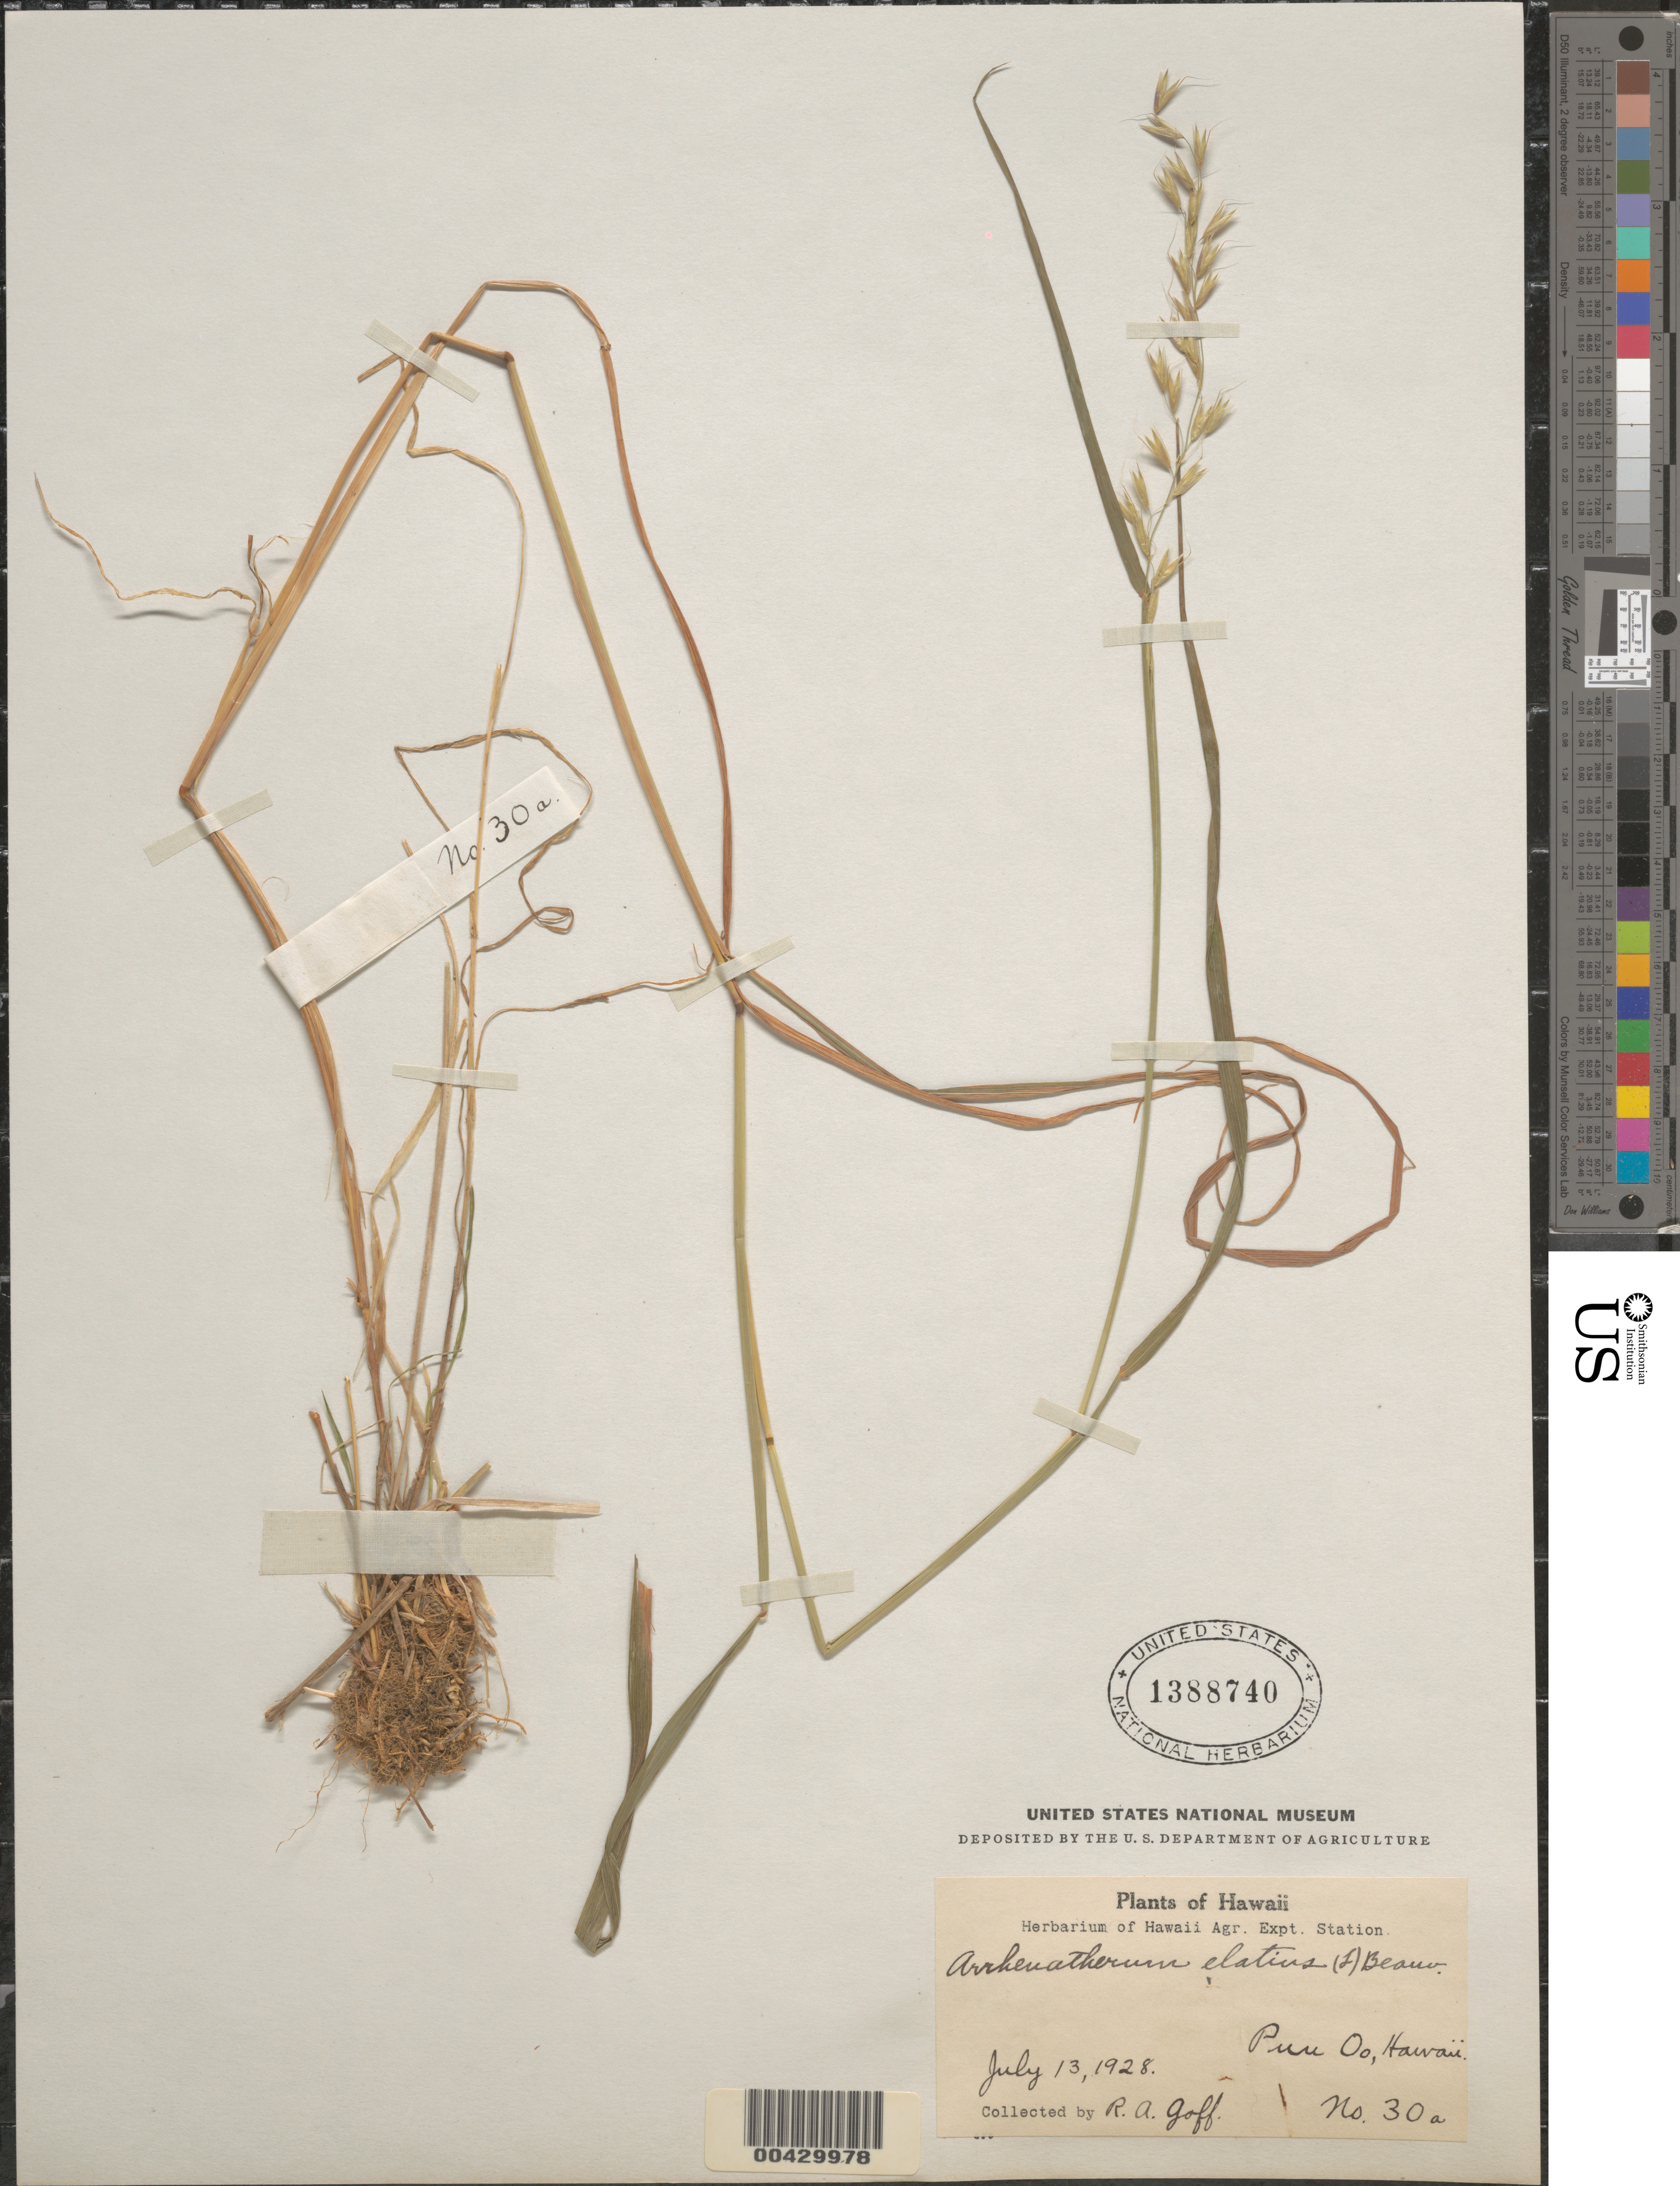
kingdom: Plantae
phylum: Tracheophyta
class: Liliopsida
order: Poales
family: Poaceae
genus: Arrhenatherum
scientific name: Arrhenatherum elatius subsp. elatius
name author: (L.) P. Beauv. ex J. Presl & C. Presl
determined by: Faccenda, K.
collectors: R. Goff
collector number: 30a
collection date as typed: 13 Jul 1928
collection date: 1928-07-13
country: United States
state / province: Hawaii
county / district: Hawaii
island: Hawaii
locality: Puu Oo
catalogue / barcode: US 1388740